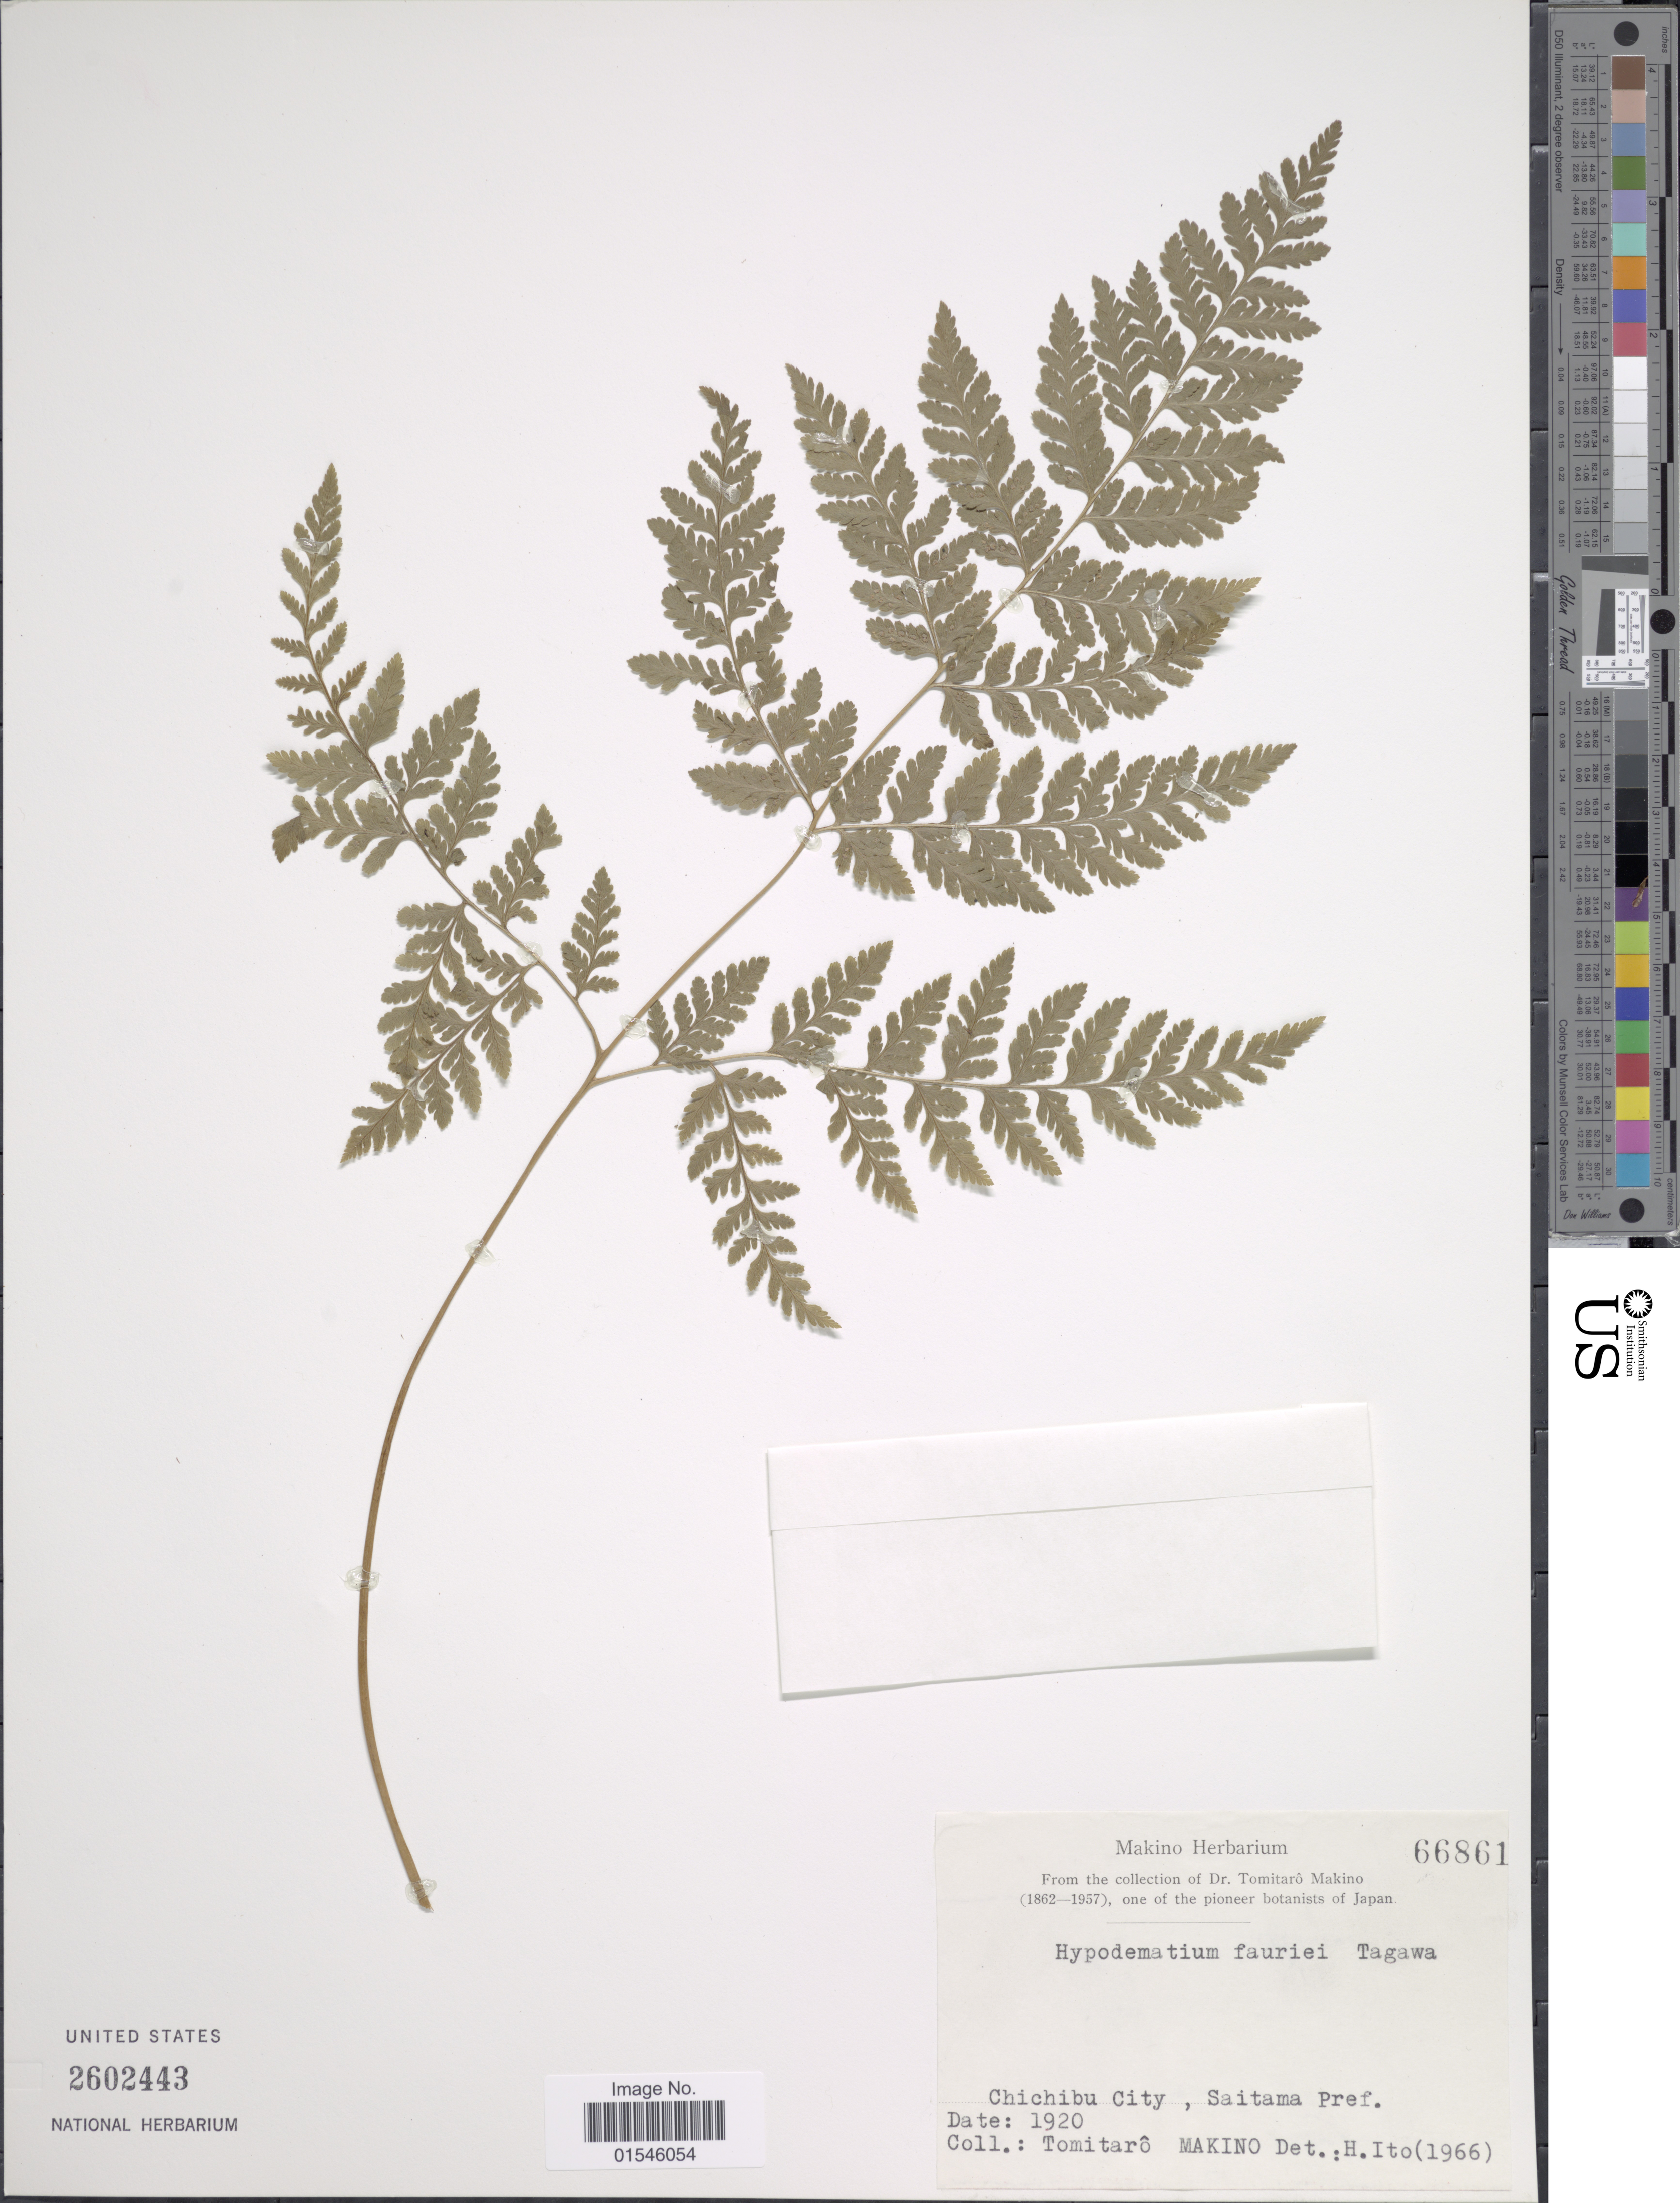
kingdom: Plantae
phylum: Tracheophyta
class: Polypodiopsida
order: Polypodiales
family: Hypodematiaceae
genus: Hypodematium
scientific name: Hypodematium crenatum subsp. fauriei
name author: (Kodama) K. Iwats.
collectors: T. Makino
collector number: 66861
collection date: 1920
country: Japan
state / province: Saitama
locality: Chichibu City, Saitama Pref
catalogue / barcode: US 2602443